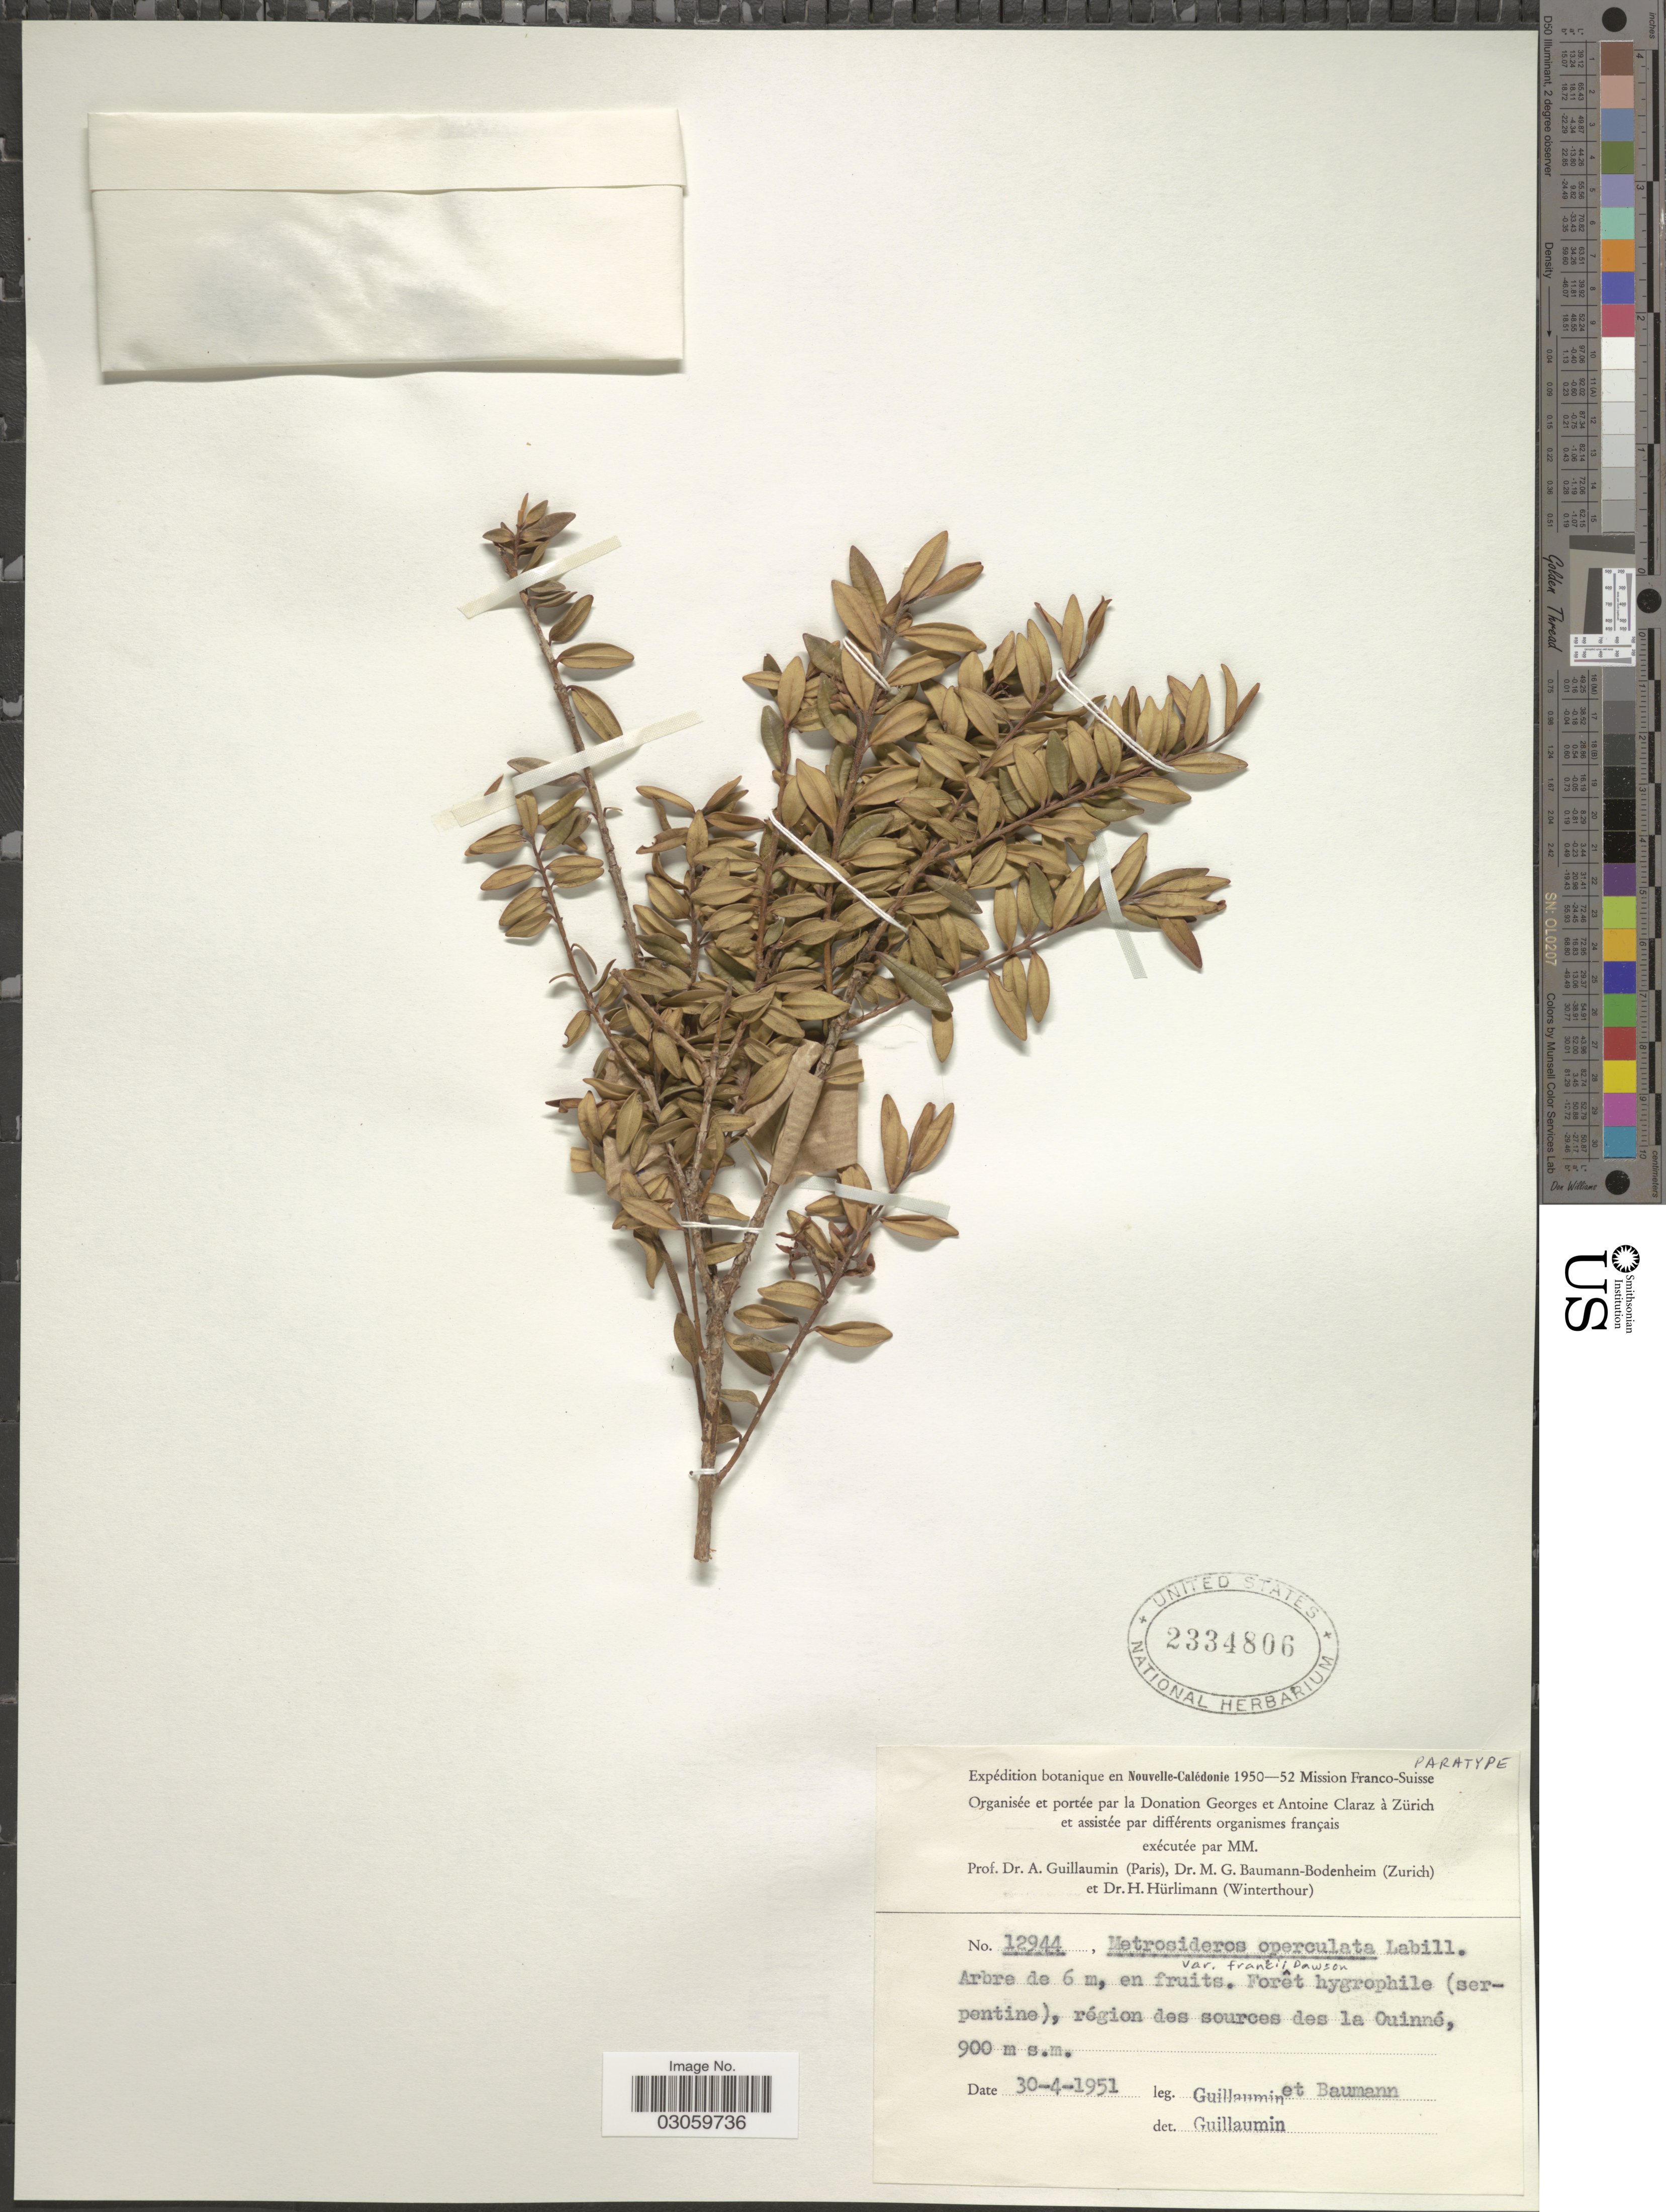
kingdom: Plantae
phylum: Tracheophyta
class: Magnoliopsida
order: Myrtales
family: Myrtaceae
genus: Metrosideros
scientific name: Metrosideros operculata var. francii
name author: J.W. Dawson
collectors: A. Guillaumin & M. G. Baumann-Bodenheim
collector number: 12944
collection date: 1951-04-30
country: New Caledonia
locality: Nouvelle-Calédonie. Forêt hygrophile (serpentine), région des sources des la Ouinné.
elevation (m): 900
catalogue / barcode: US 2334806